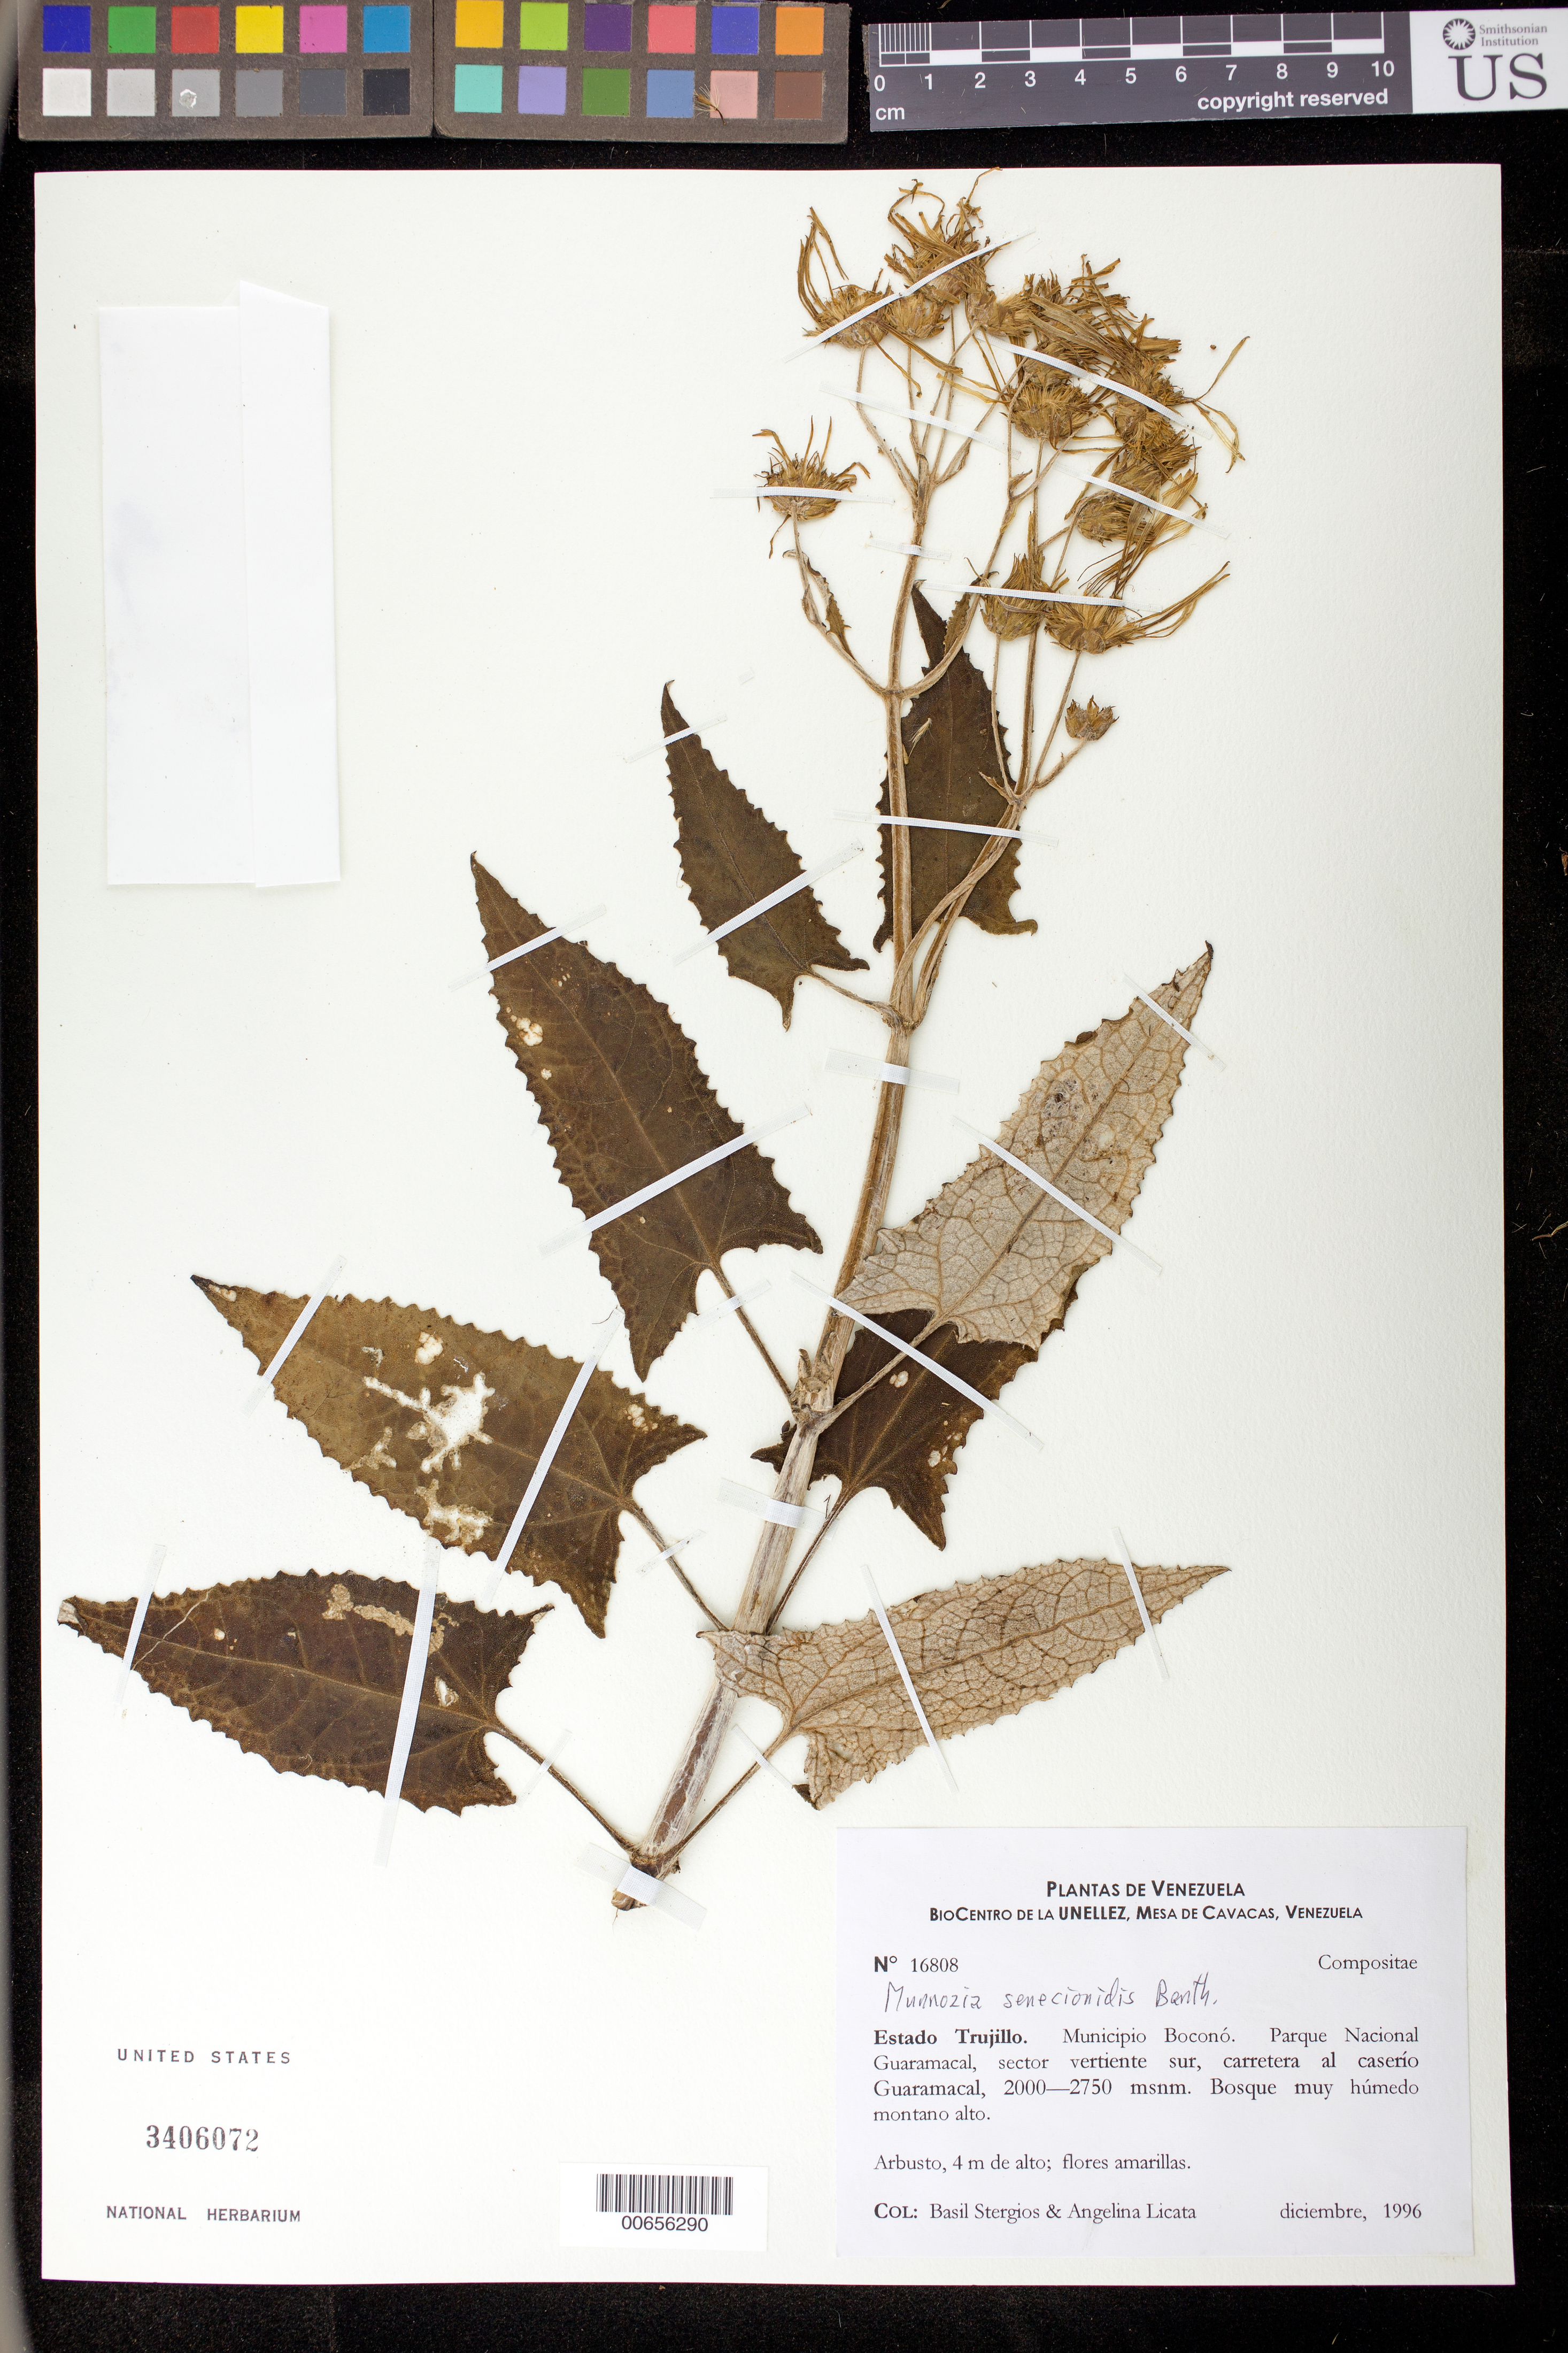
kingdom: Plantae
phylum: Tracheophyta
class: Magnoliopsida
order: Asterales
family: Asteraceae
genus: Munnozia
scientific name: Munnozia senecionidis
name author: Benth.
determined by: Robinson, Harold E., (US)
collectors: B. G. Stergios & A. Licata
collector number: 16808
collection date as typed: Dec 1996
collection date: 1996-12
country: Venezuela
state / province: Trujillo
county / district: Boconó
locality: Parque Nacional Guaramacal, vertiente S, carretera Guaramacal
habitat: Bosque muy húmedo montano alto.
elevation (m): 2000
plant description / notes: PORT, US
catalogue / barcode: US 3406072